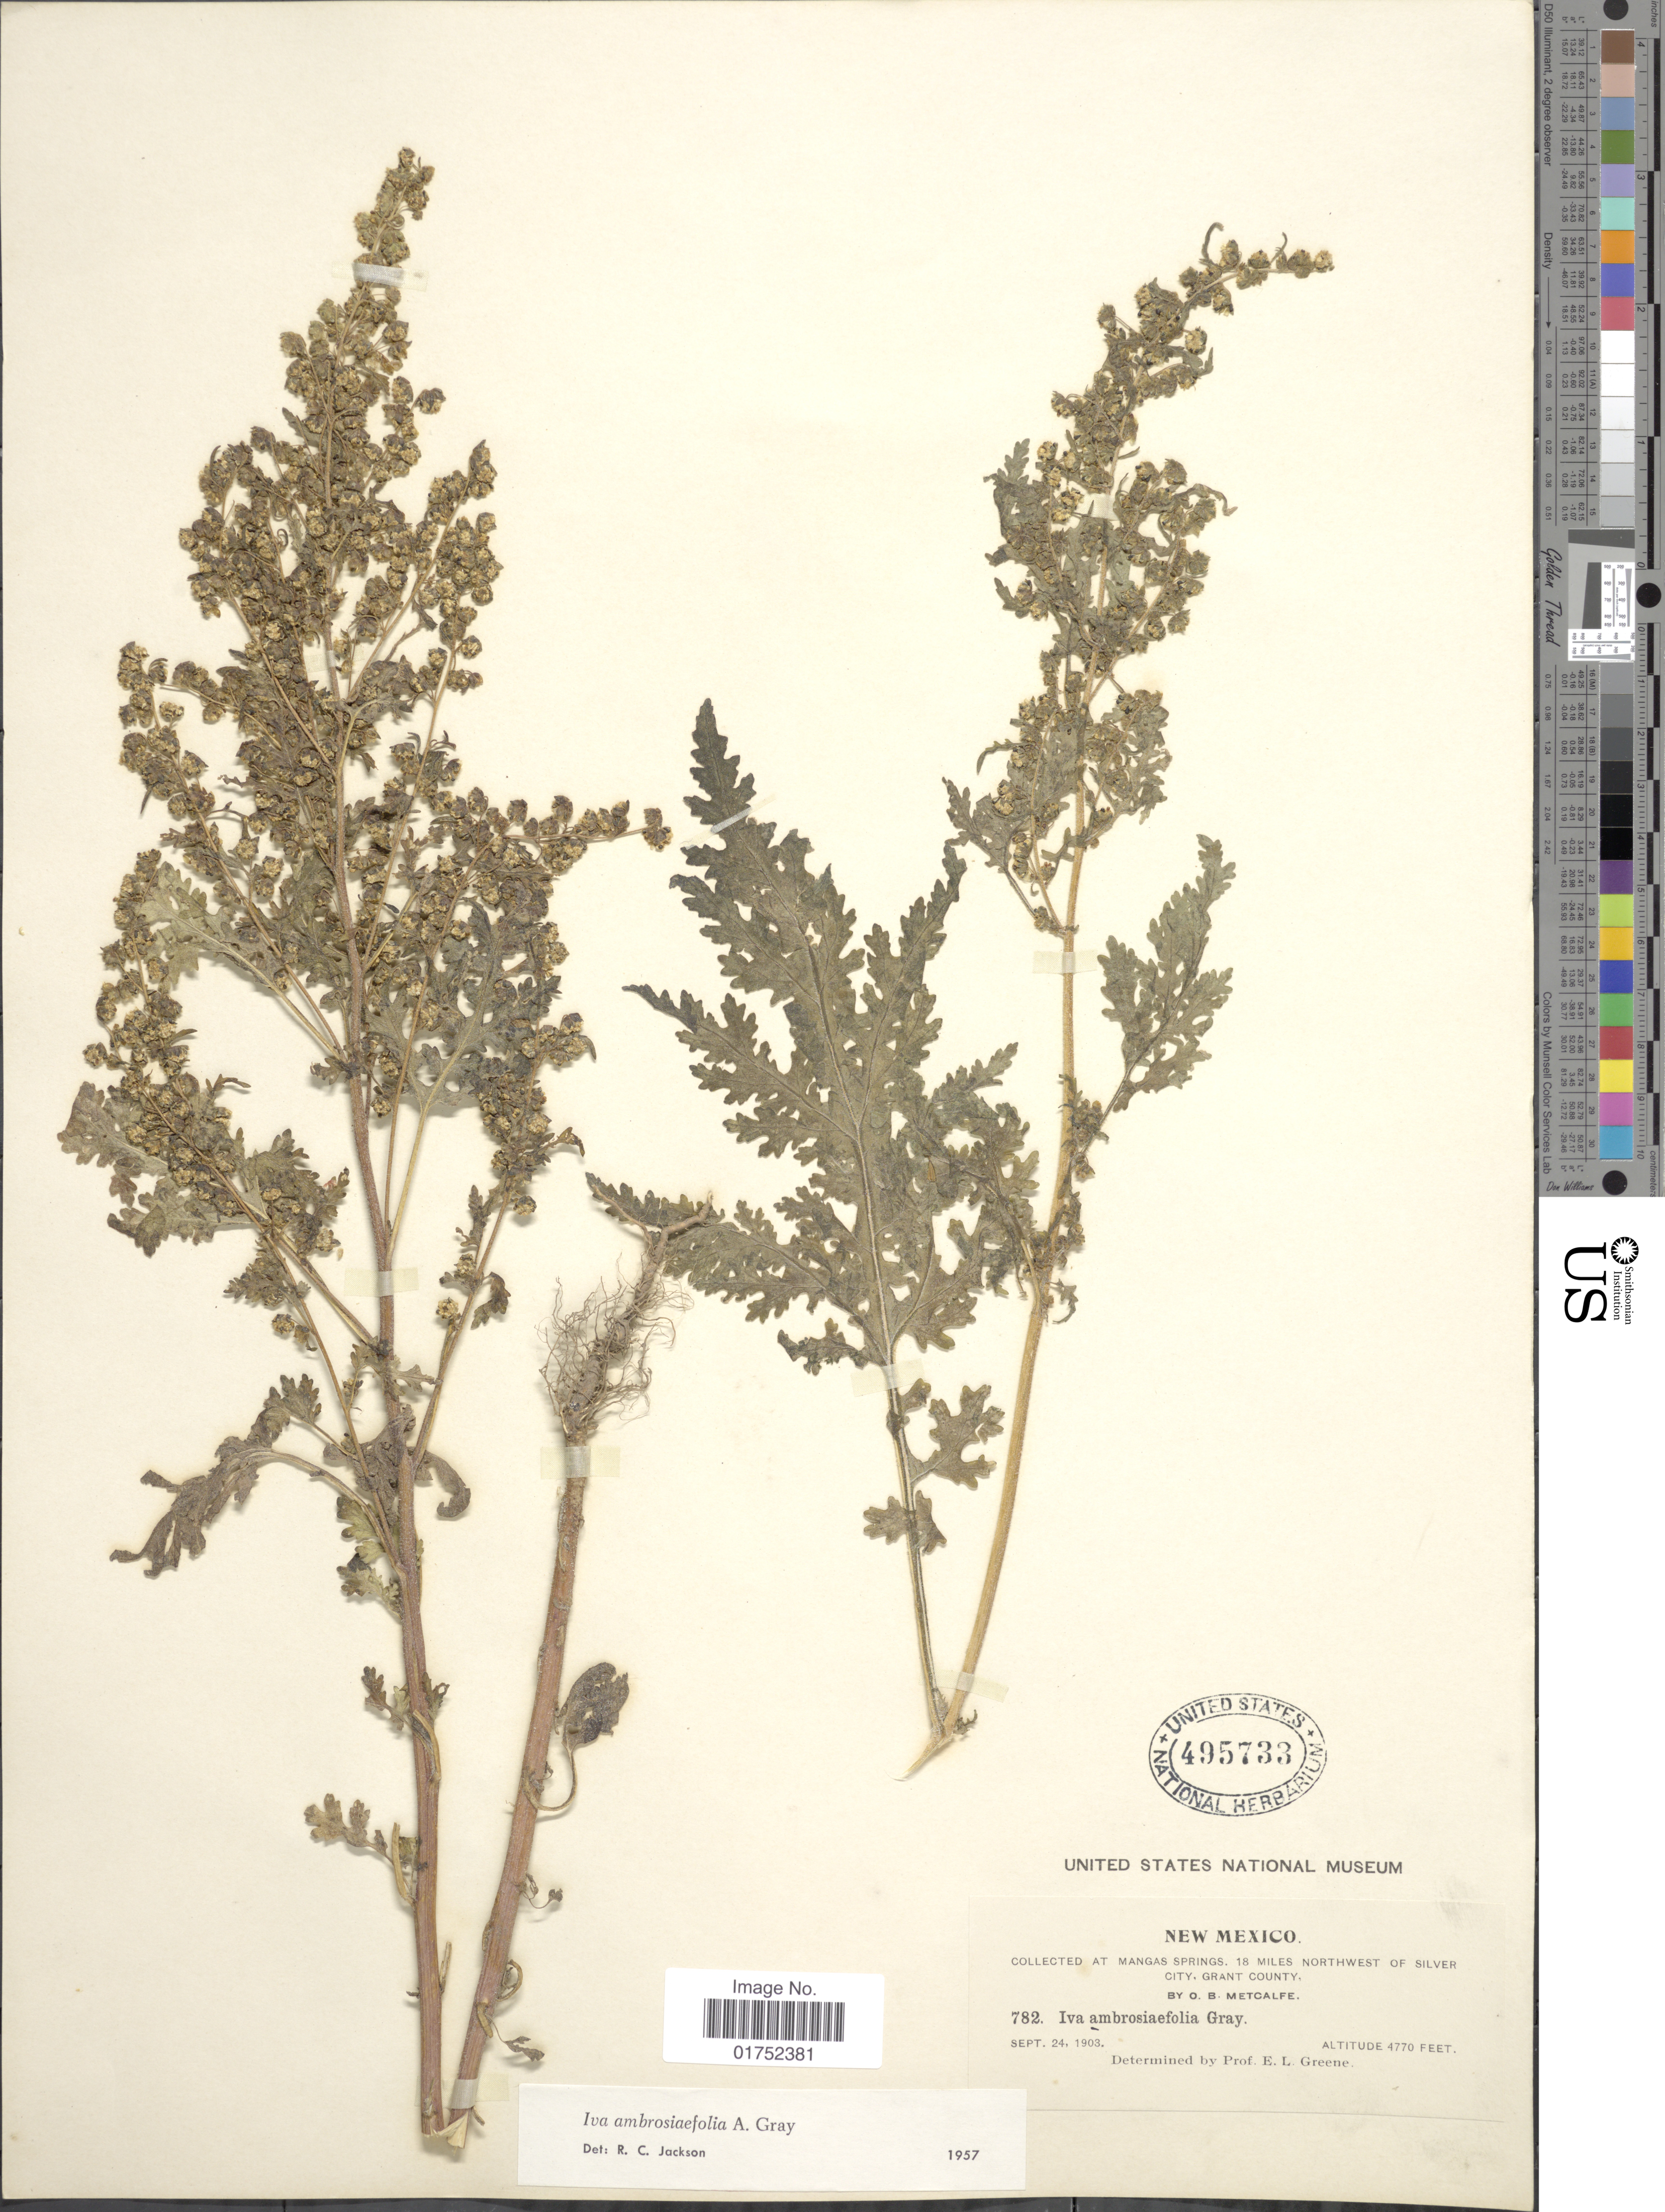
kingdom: Plantae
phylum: Tracheophyta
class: Magnoliopsida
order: Asterales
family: Asteraceae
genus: Iva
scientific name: Iva ambrosiifolia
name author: (A. Gray) A. Gray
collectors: O. B. Metcalfe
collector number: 782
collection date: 1903-09-24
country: United States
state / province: New Mexico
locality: Mangas Springs, 18 miles northwest of Silver City, Grant County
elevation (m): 1454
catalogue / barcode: US 495733